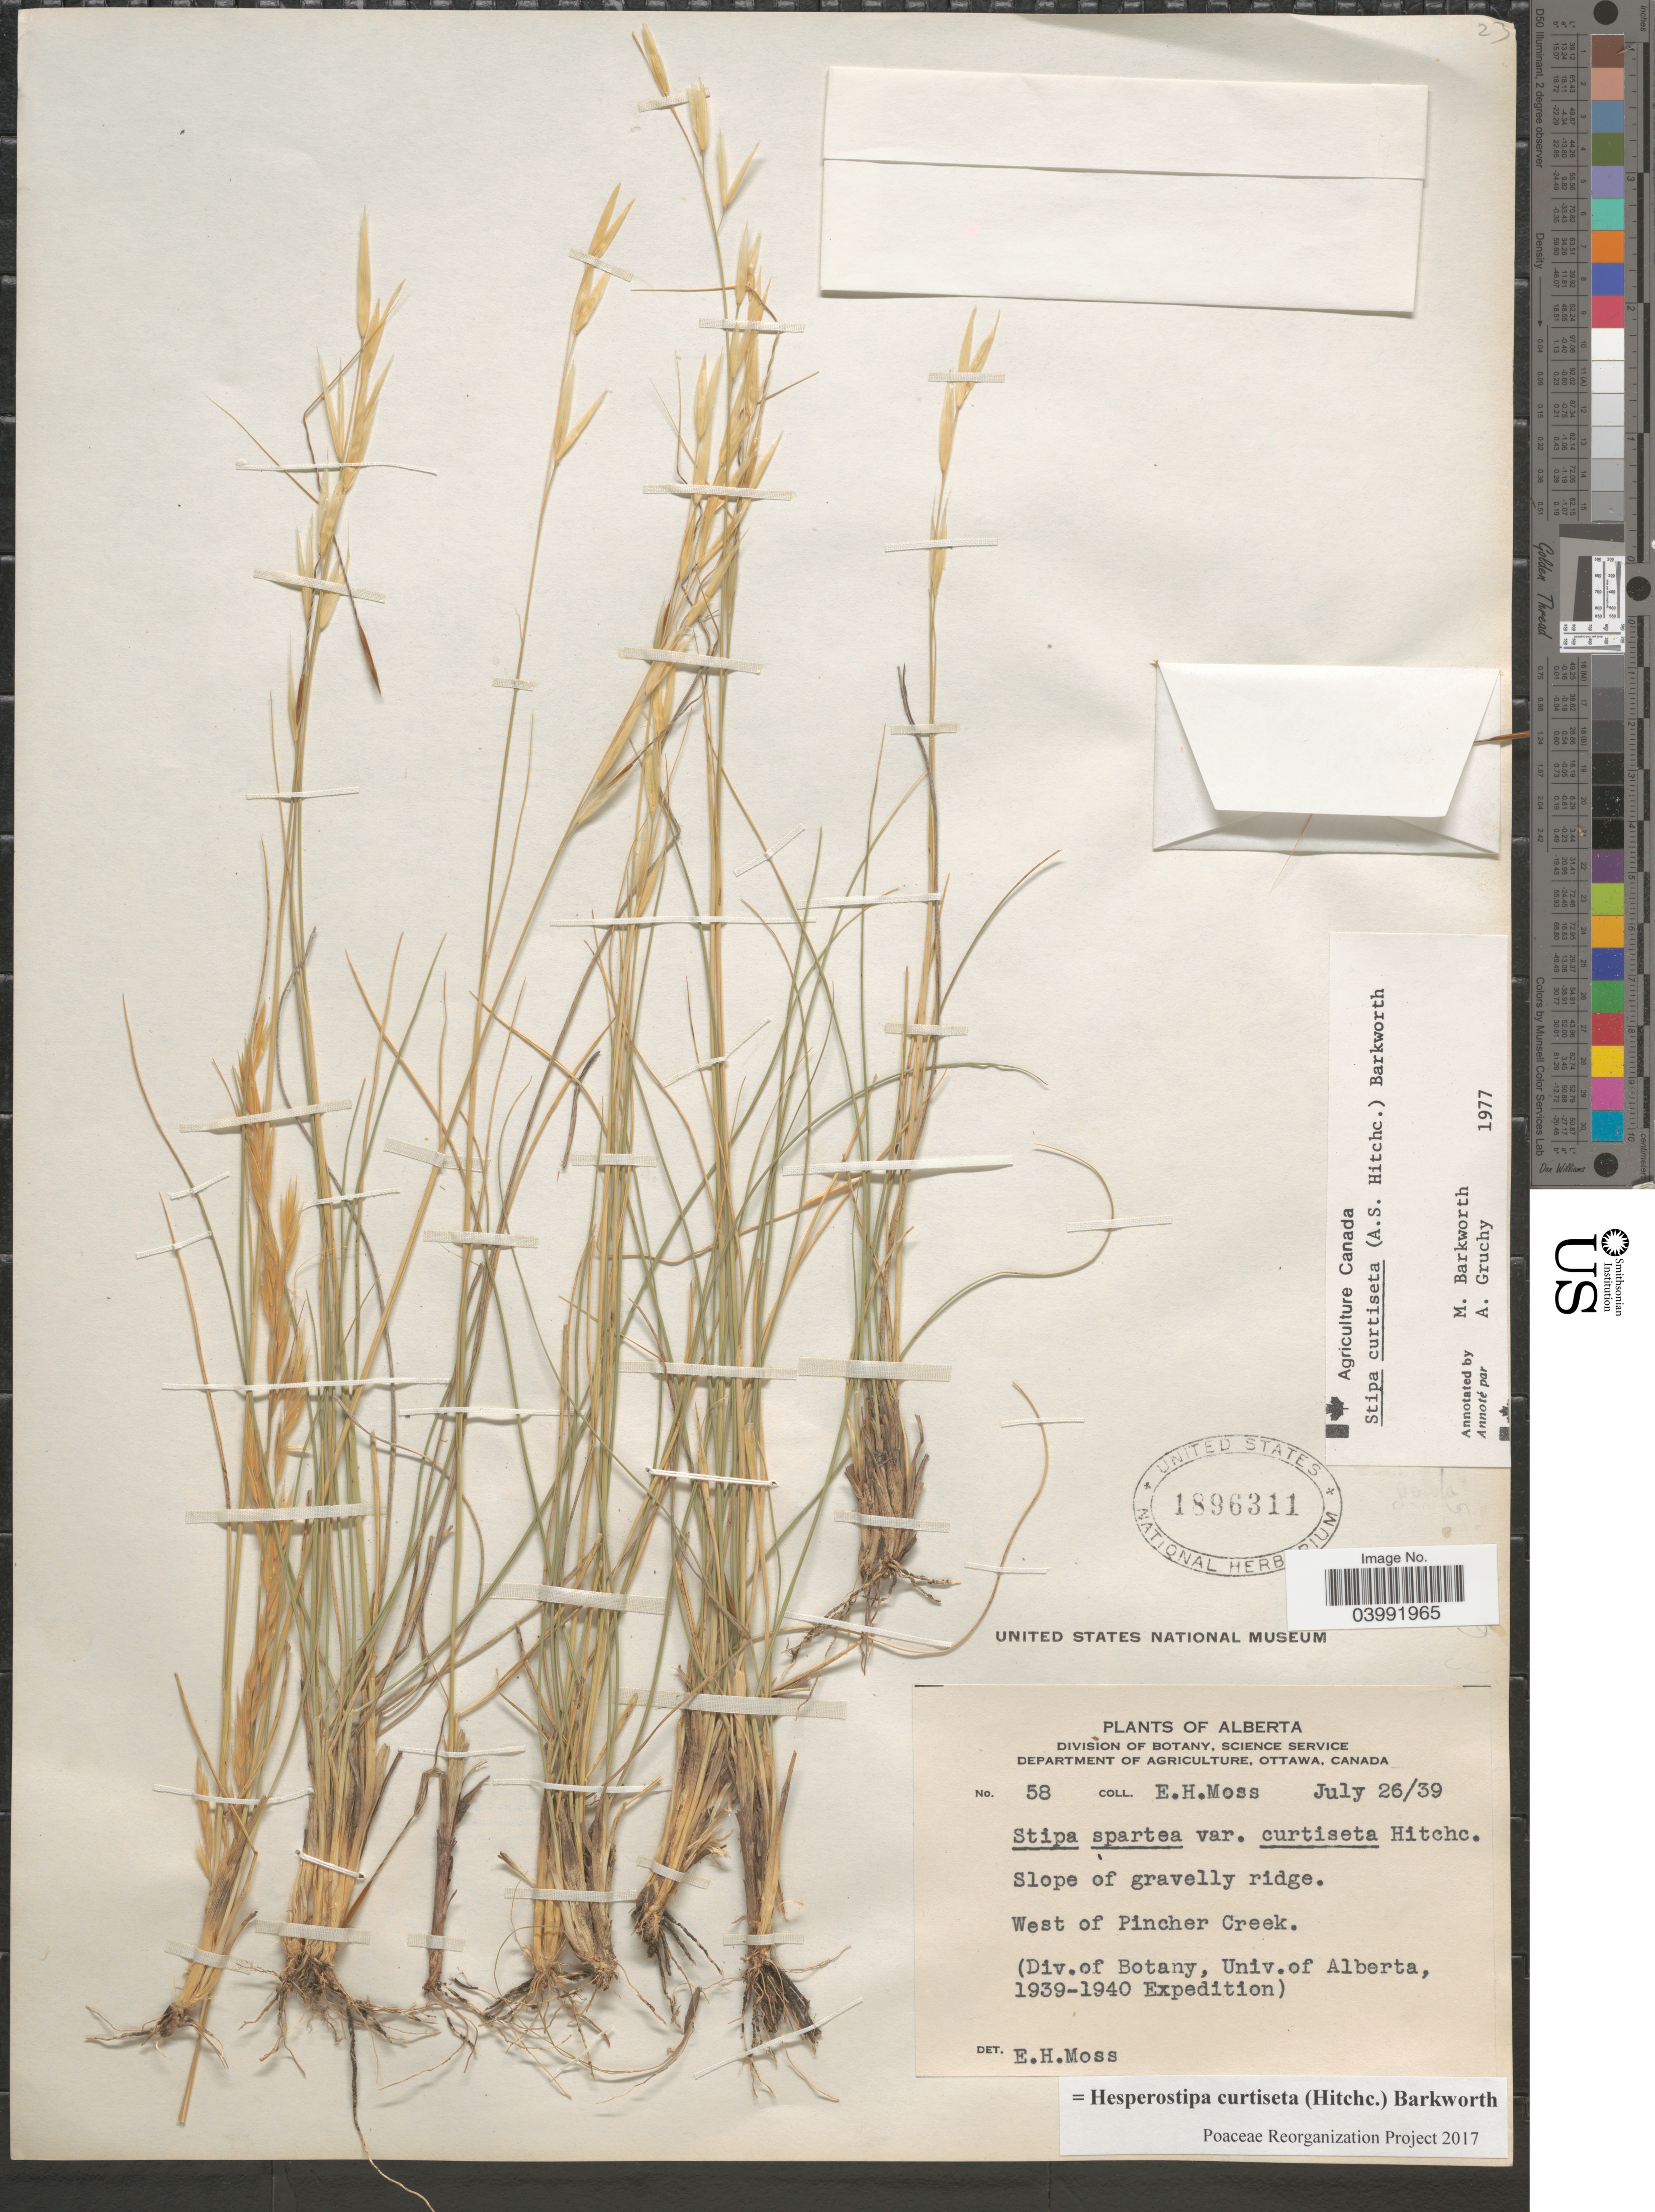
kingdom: Plantae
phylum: Tracheophyta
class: Liliopsida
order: Poales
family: Poaceae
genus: Hesperostipa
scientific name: Hesperostipa curtiseta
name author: (Hitchc.) Barkworth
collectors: E. Moss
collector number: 58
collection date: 1939-07-26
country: Canada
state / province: Alberta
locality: West of Pincher Creek.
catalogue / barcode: US 1896311